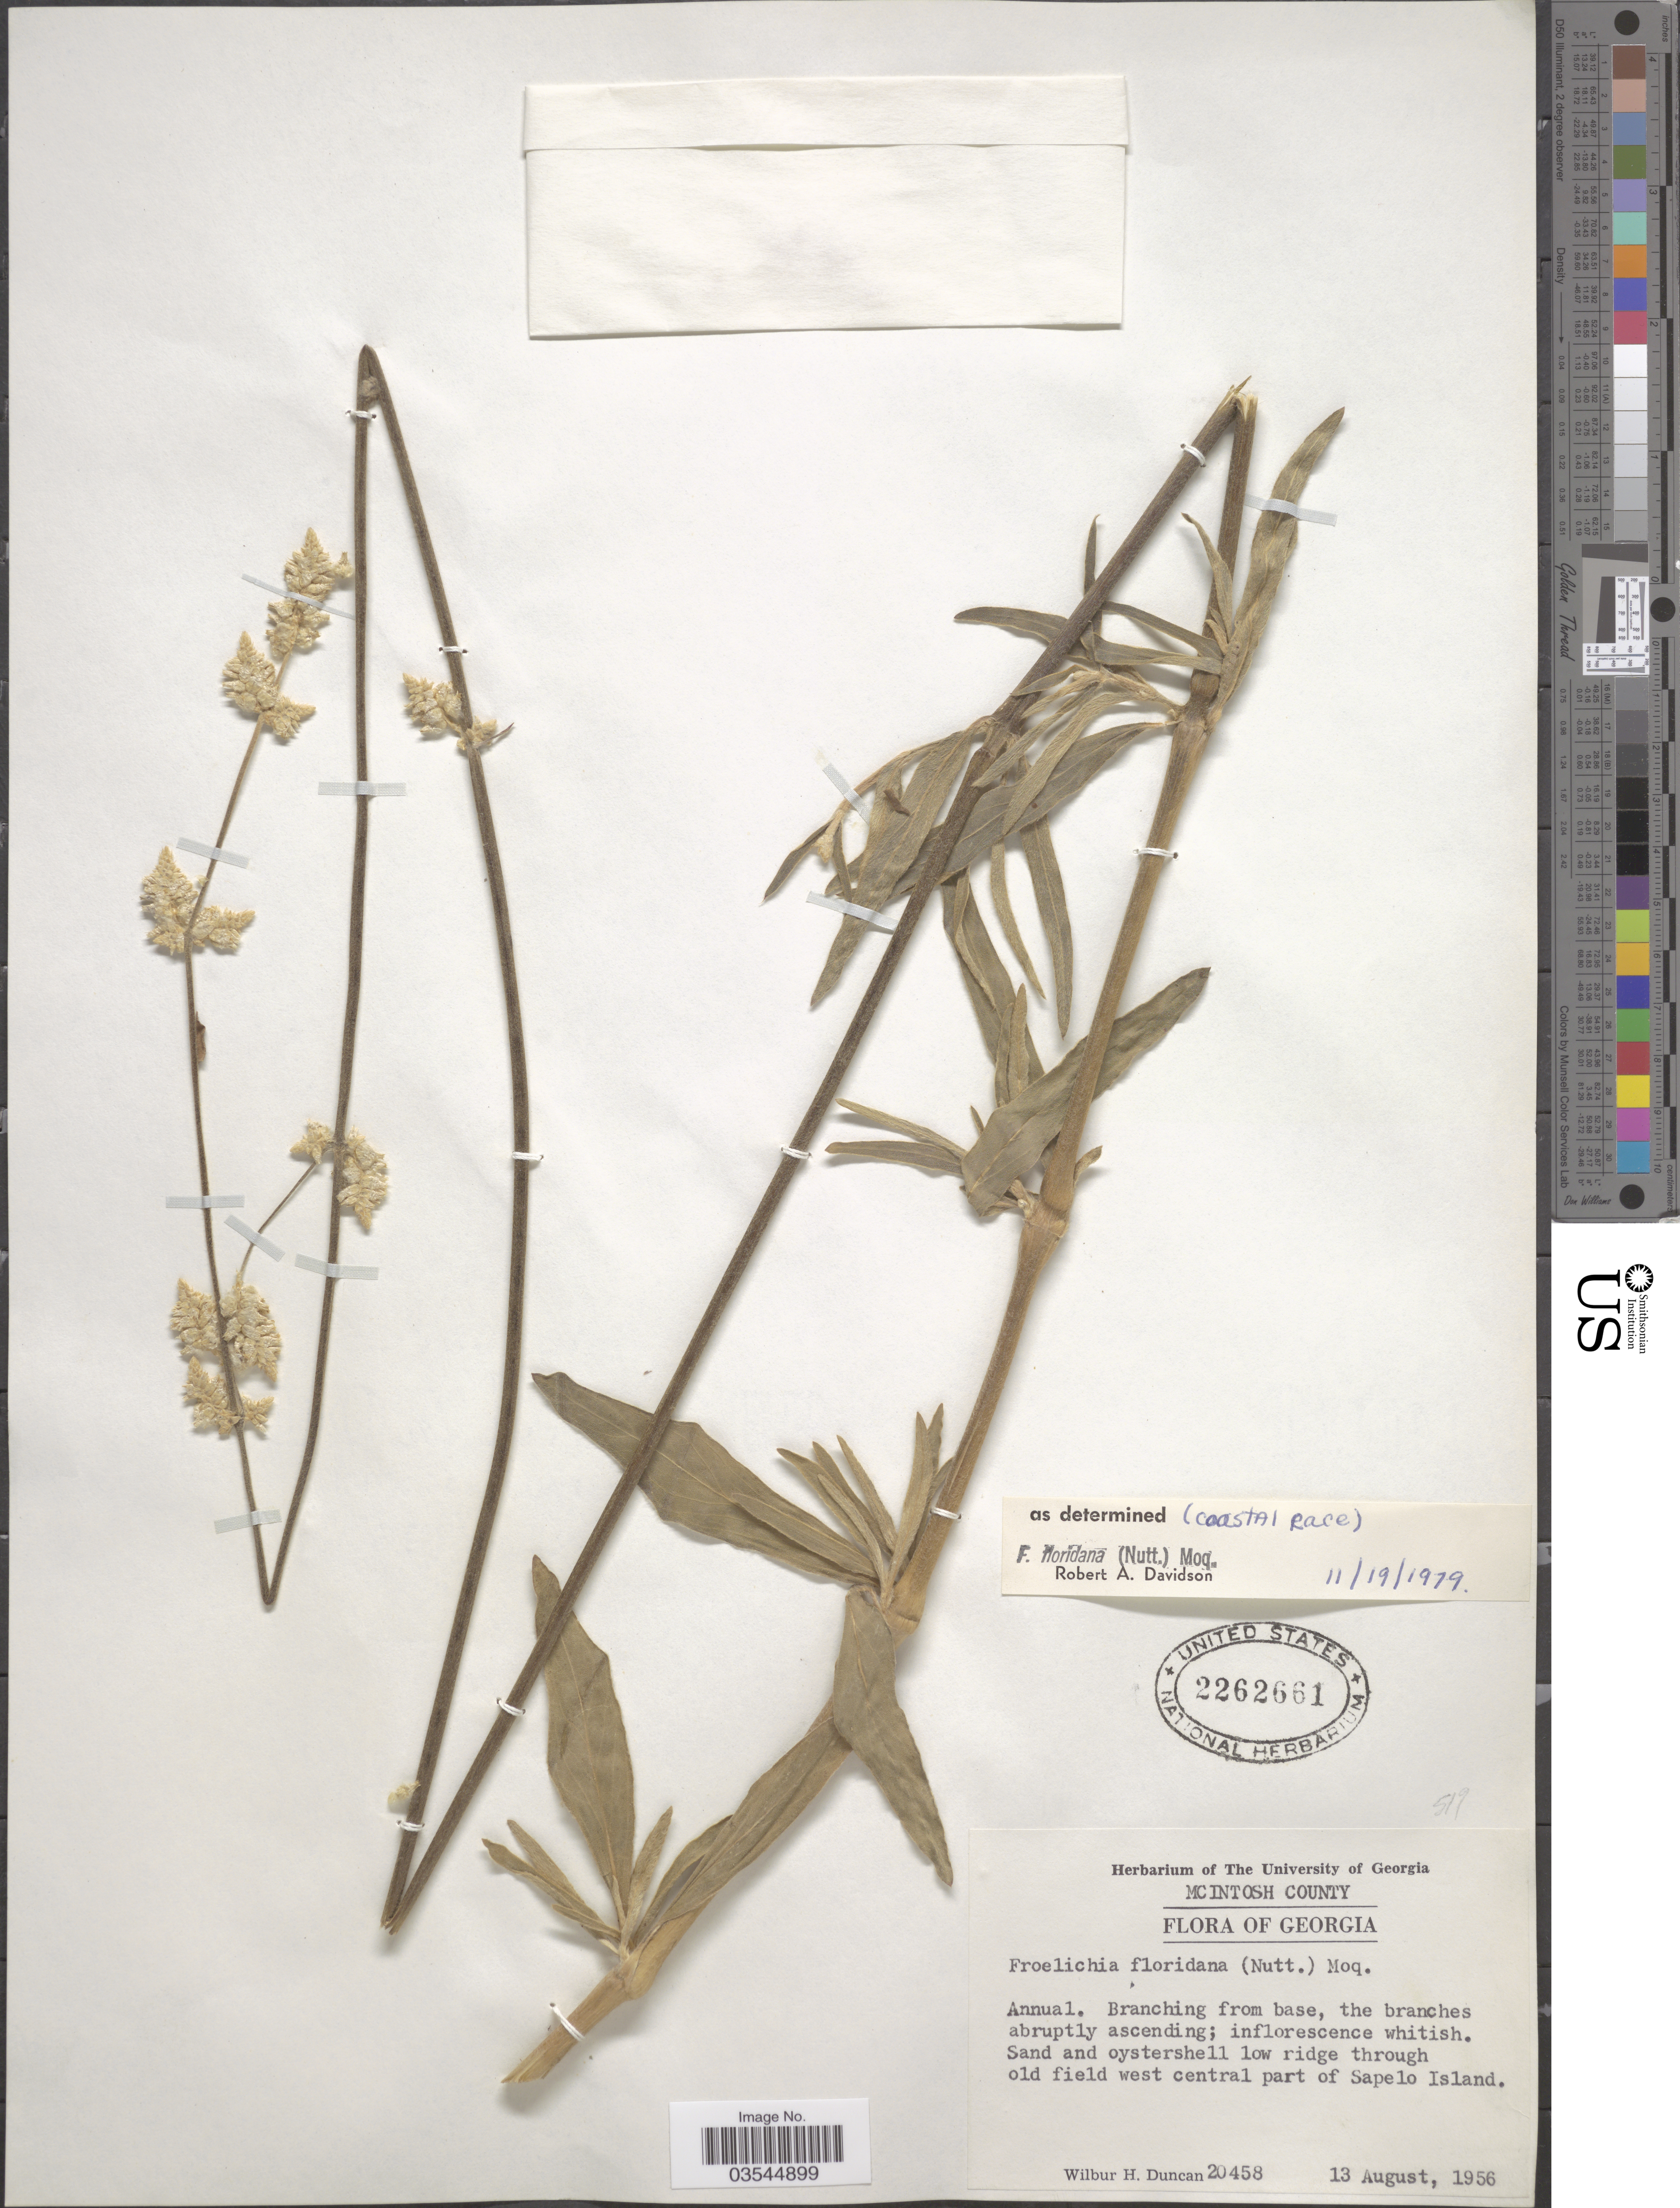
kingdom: Plantae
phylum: Tracheophyta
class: Magnoliopsida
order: Caryophyllales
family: Amaranthaceae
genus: Froelichia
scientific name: Froelichia floridana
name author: (Nutt.) Moq.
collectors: W. H. Duncan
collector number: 20458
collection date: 1956-08-13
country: United States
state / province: Georgia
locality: McIntosh County. West central part of Sapelo Island.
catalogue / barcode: US 2262661